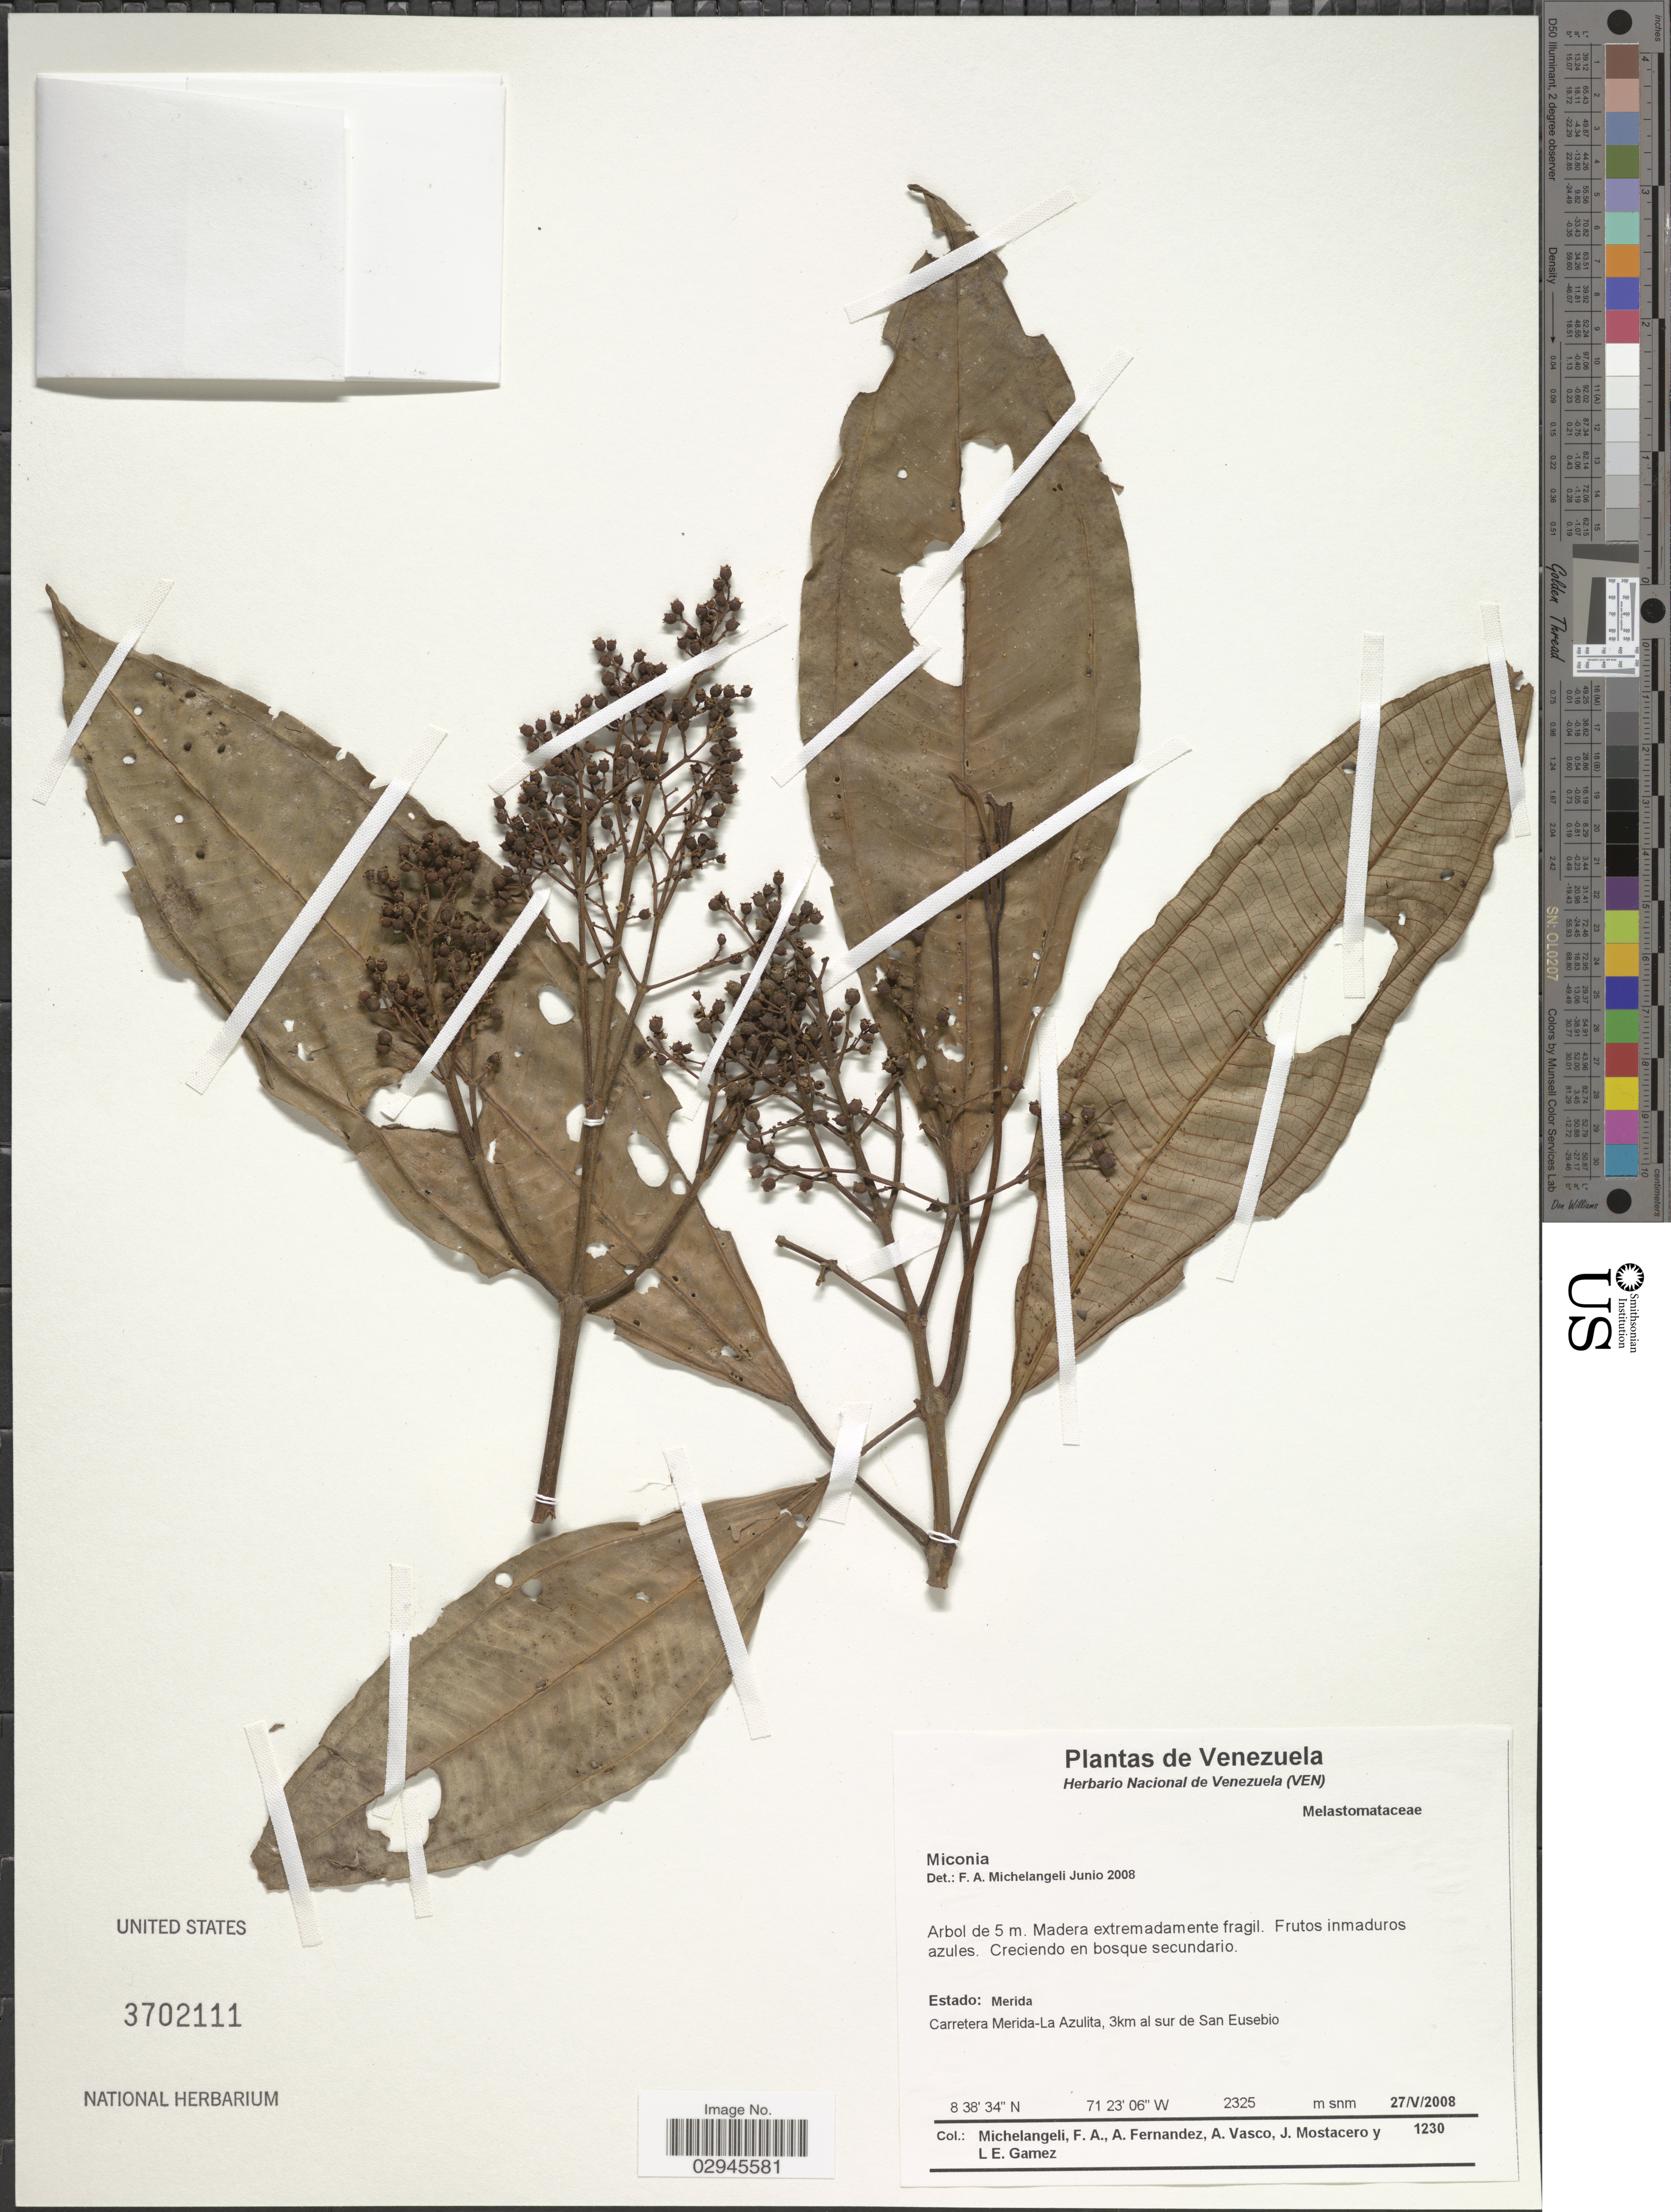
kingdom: Plantae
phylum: Tracheophyta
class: Magnoliopsida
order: Myrtales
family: Melastomataceae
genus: Miconia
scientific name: Miconia sp.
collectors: F. A. Michelangeli, A. Fernandez, A. Vasco, J. Mostacero & L. Gamez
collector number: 1230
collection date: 2008-05-27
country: Venezuela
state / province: Mérida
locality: Carretera Merida-La Azulita, 3km al sur de San Eusebio.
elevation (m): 2325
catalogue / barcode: US 3702111